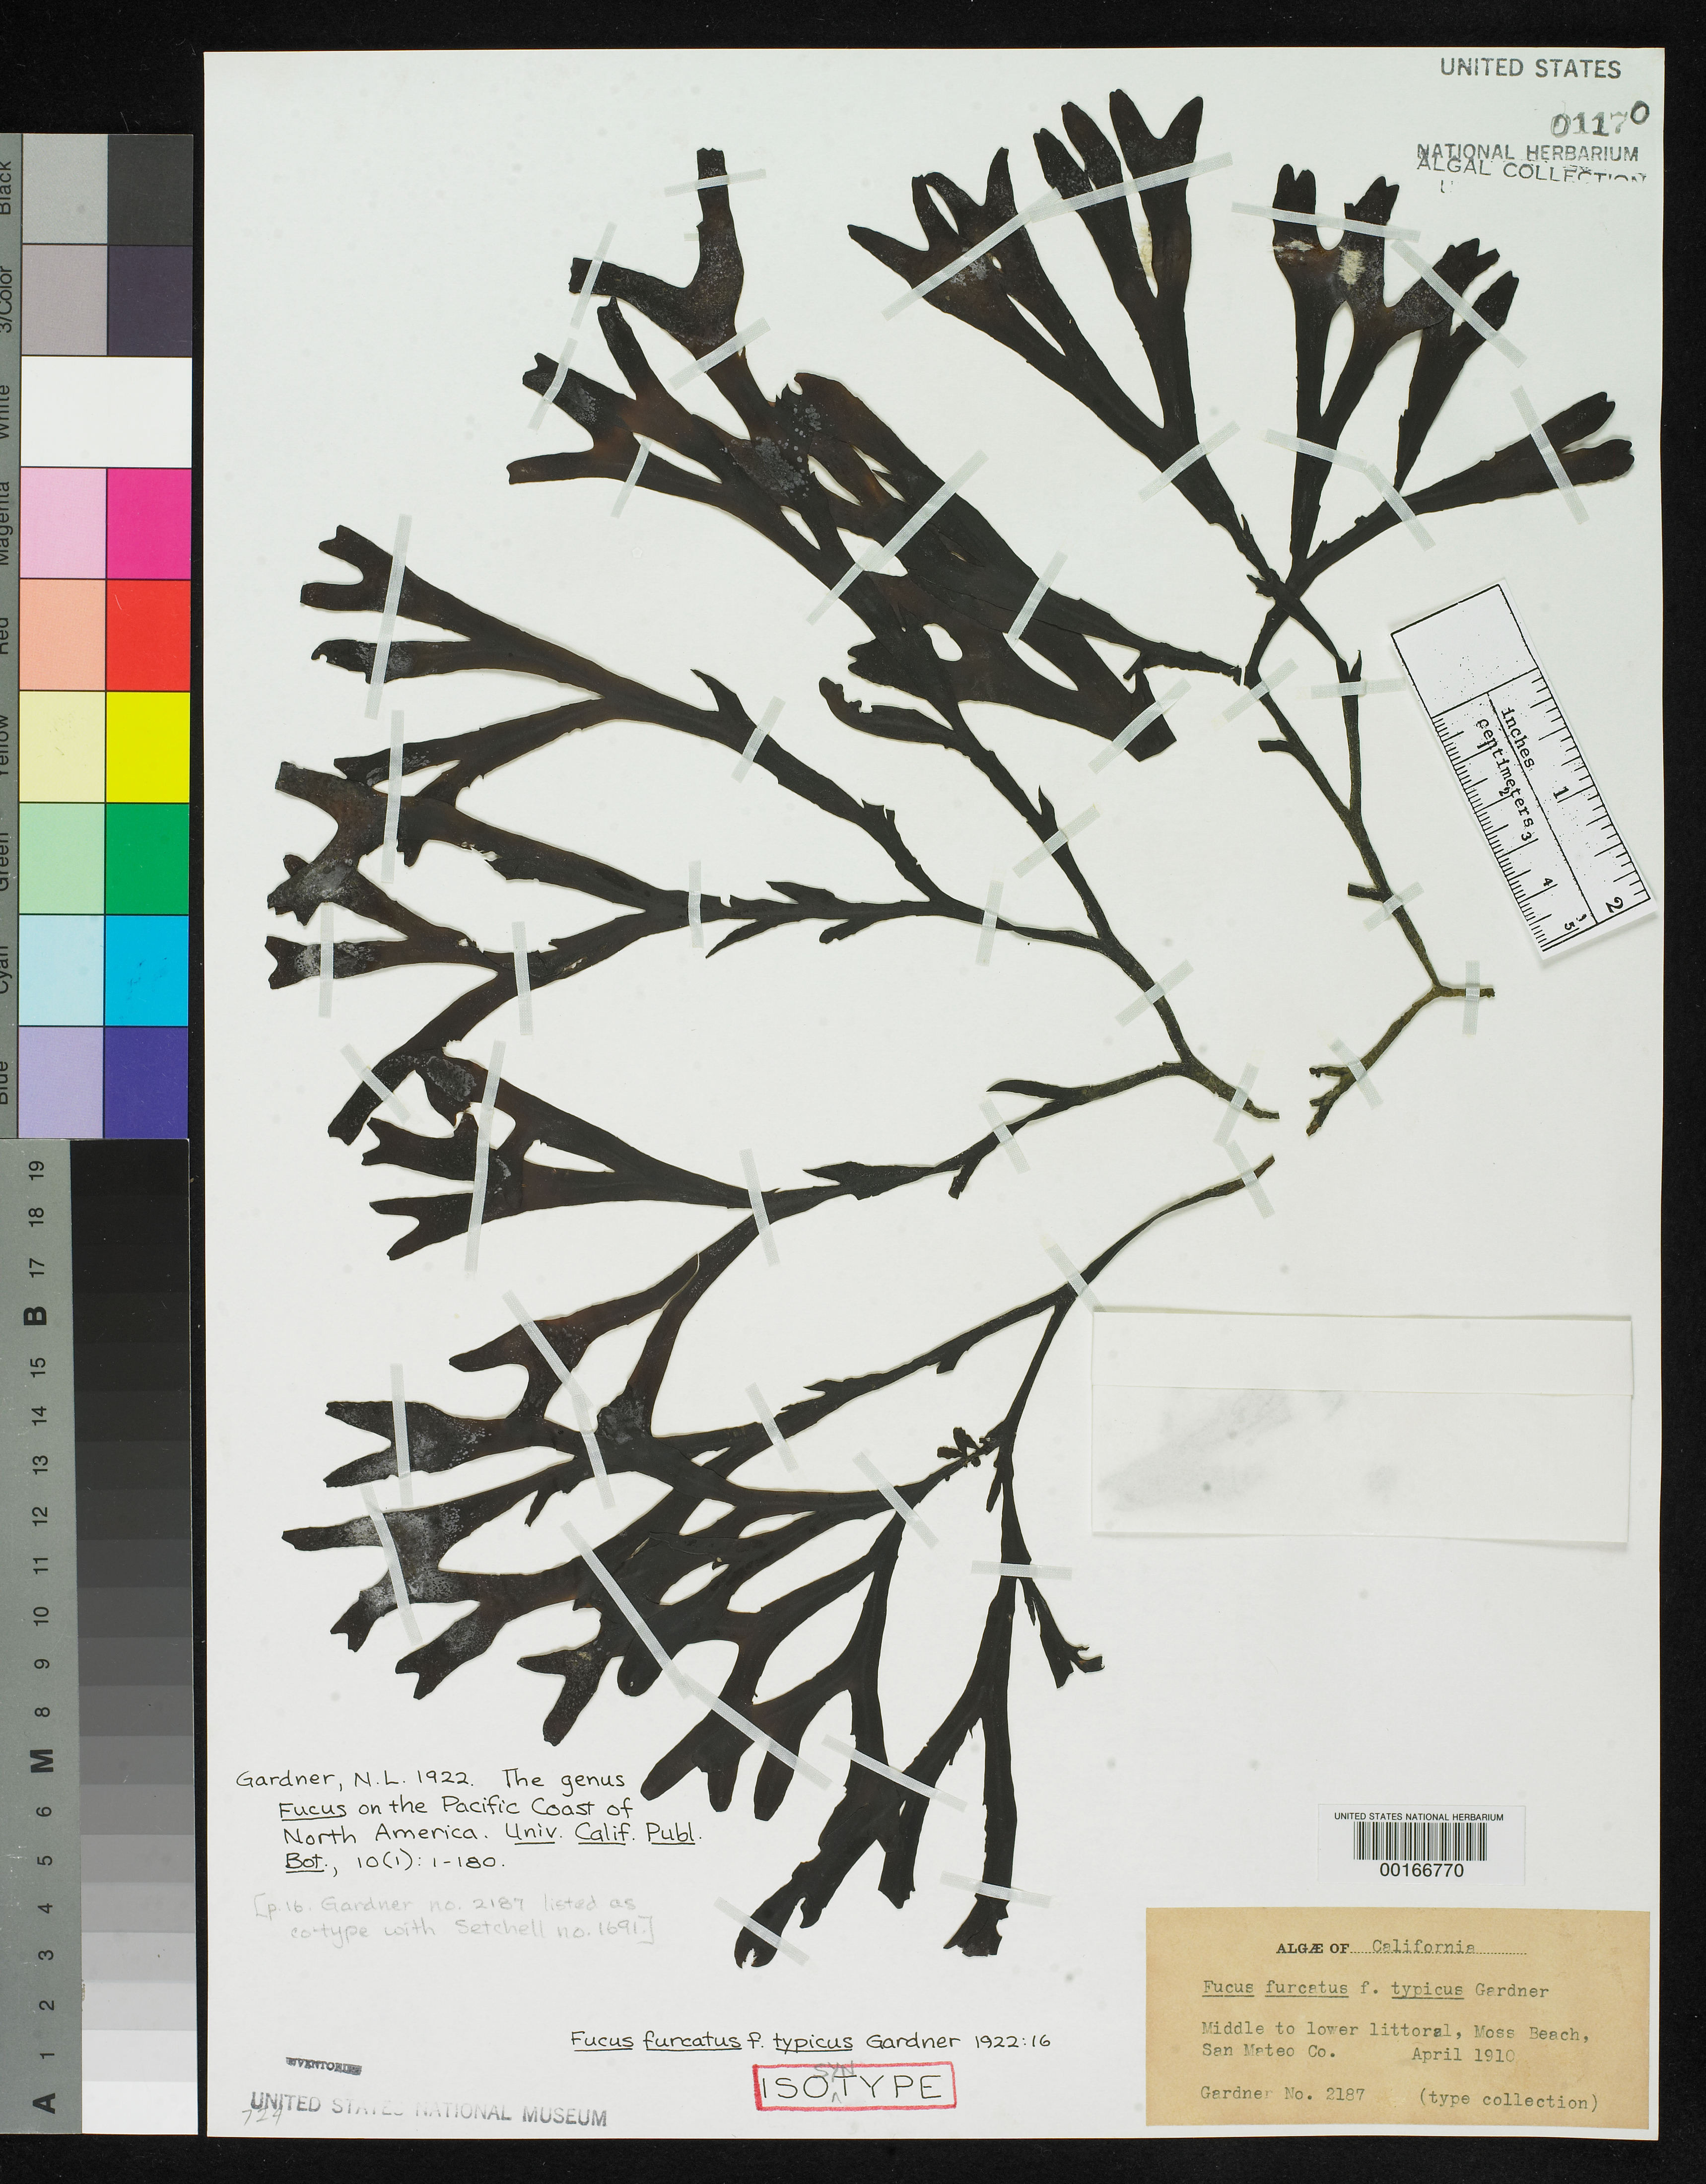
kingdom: Chromista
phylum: Ochrophyta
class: Phaeophyceae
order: Fucales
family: Fucaceae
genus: Fucus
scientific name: Fucus furcatus f. typicus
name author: N.L. Gardner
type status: Syntype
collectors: N. Gardner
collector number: NLG 2187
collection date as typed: Apr 1910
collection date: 1910-04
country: United States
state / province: California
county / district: San Mateo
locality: Moss Beach.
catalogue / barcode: US 1170